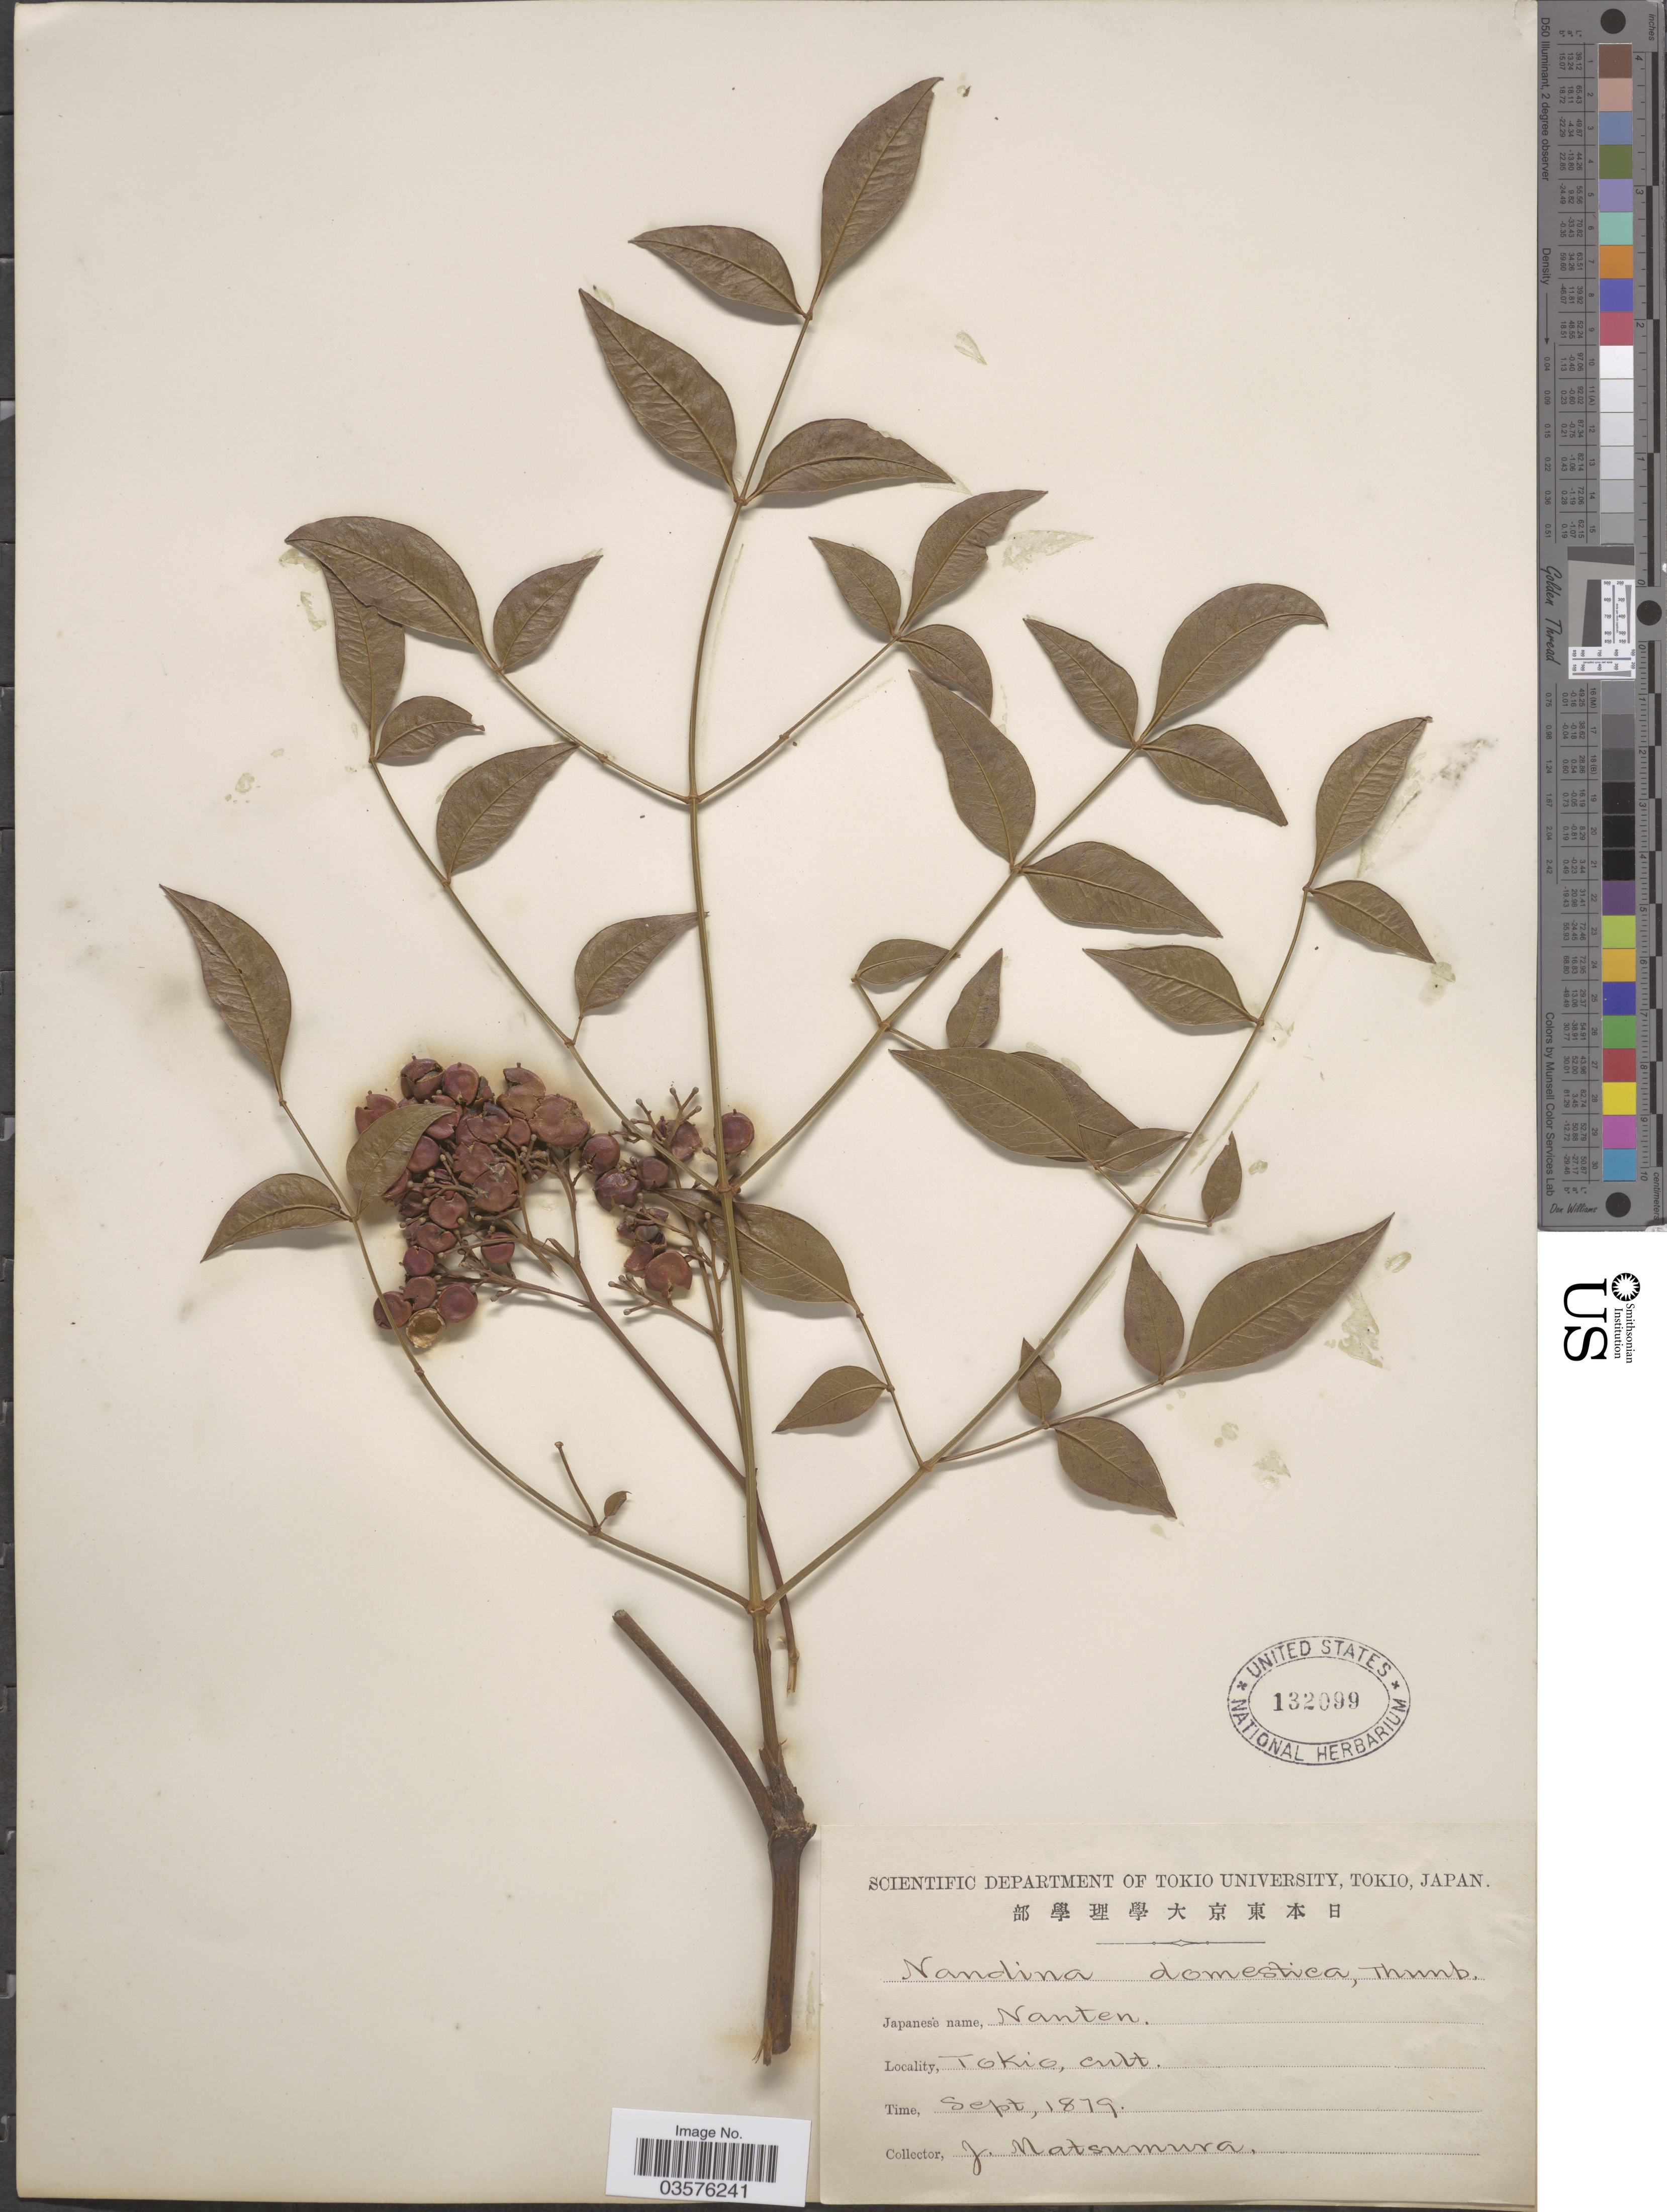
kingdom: Plantae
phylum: Tracheophyta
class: Magnoliopsida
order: Ranunculales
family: Berberidaceae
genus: Nandina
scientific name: Nandina domestica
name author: Thunb.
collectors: J. Matsumura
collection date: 1879-09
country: Japan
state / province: Tokyo, Federal City of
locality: Tokio, cult.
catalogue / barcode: US 132099